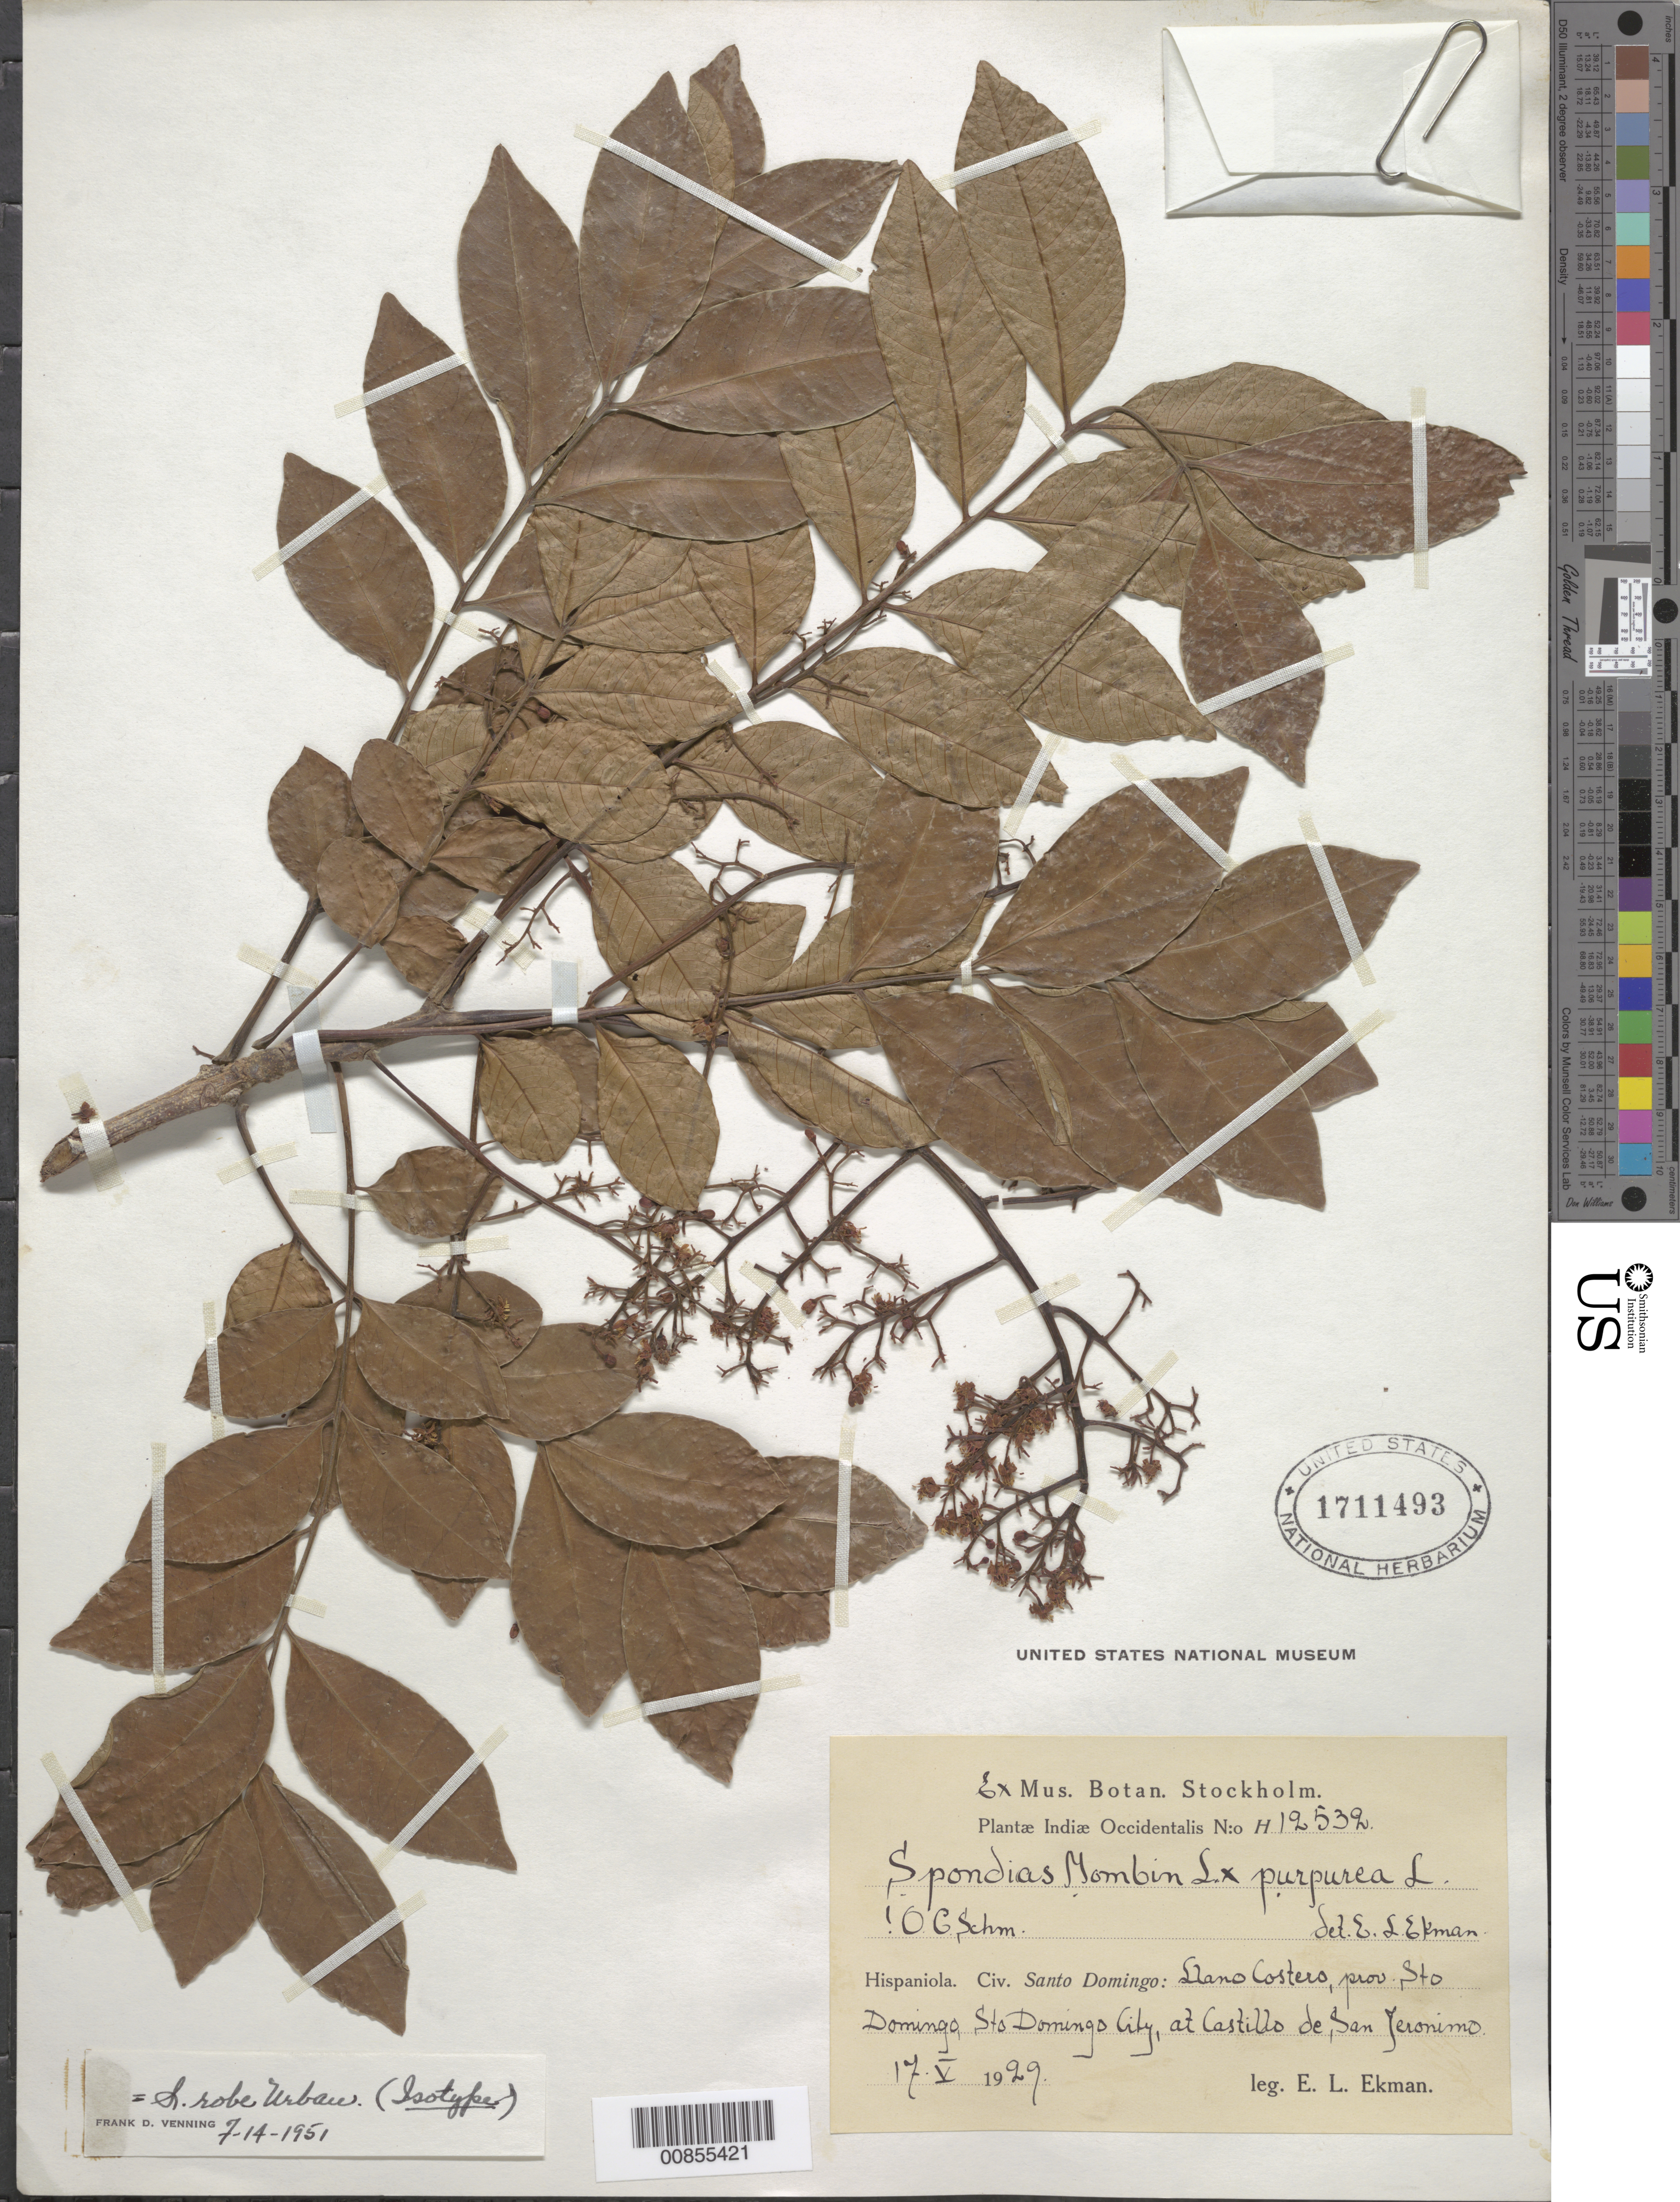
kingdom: Plantae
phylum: Tracheophyta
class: Magnoliopsida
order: Sapindales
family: Anacardiaceae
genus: Spondias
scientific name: Spondias x robe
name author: Urb.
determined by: Mitchell, John D.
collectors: E. L. Ekman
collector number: H 12532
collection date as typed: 17 May 1929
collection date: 1929-05-17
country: Dominican Republic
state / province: Distrito Nacional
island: Hispaniola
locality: Llano Costero, Santo Domingo City, at Castillo de San Jerónimo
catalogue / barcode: US 1711493